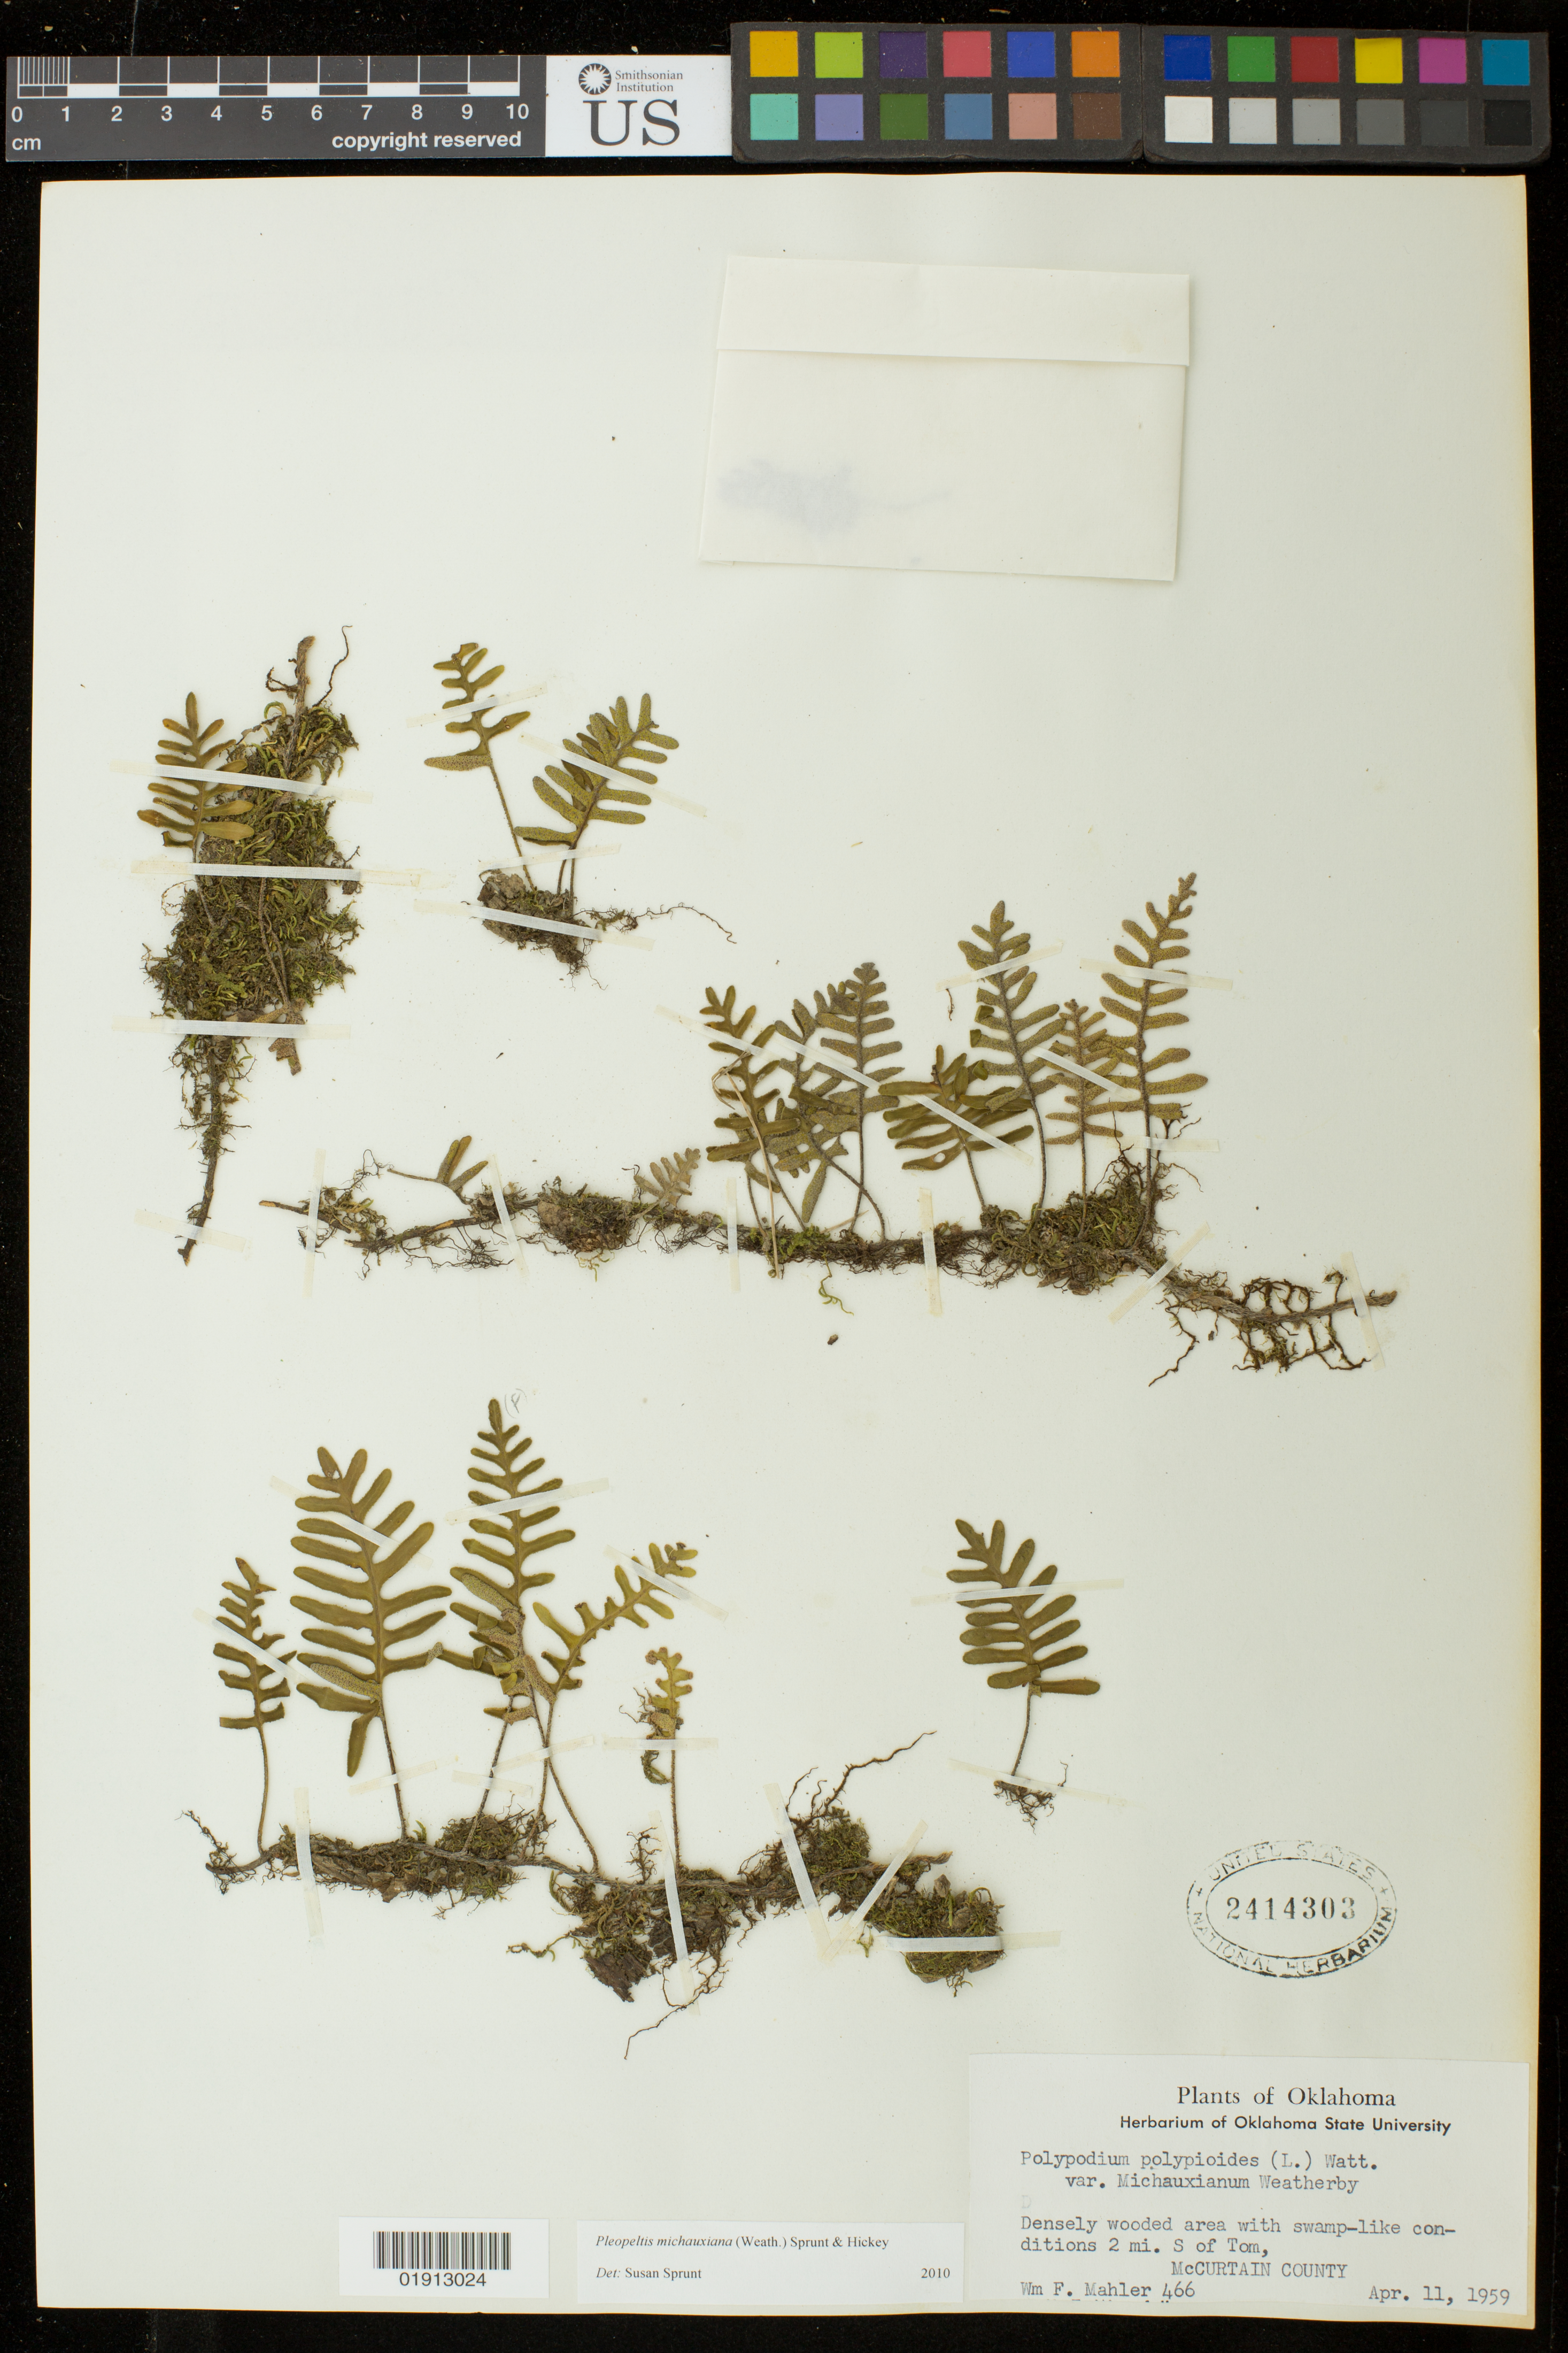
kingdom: Plantae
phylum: Tracheophyta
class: Polypodiopsida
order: Polypodiales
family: Polypodiaceae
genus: Pleopeltis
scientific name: Pleopeltis michauxiana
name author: (Weath.) Hickey & Sprunt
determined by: Sprunt, S. V.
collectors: W. F. Mahler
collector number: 466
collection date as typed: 11 Apr 1959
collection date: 1959-04-11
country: United States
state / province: Oklahoma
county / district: Mccurtain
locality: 2 mi. S of Tom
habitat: Densely wooded area with swamp-like conditions.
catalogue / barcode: US 2414303